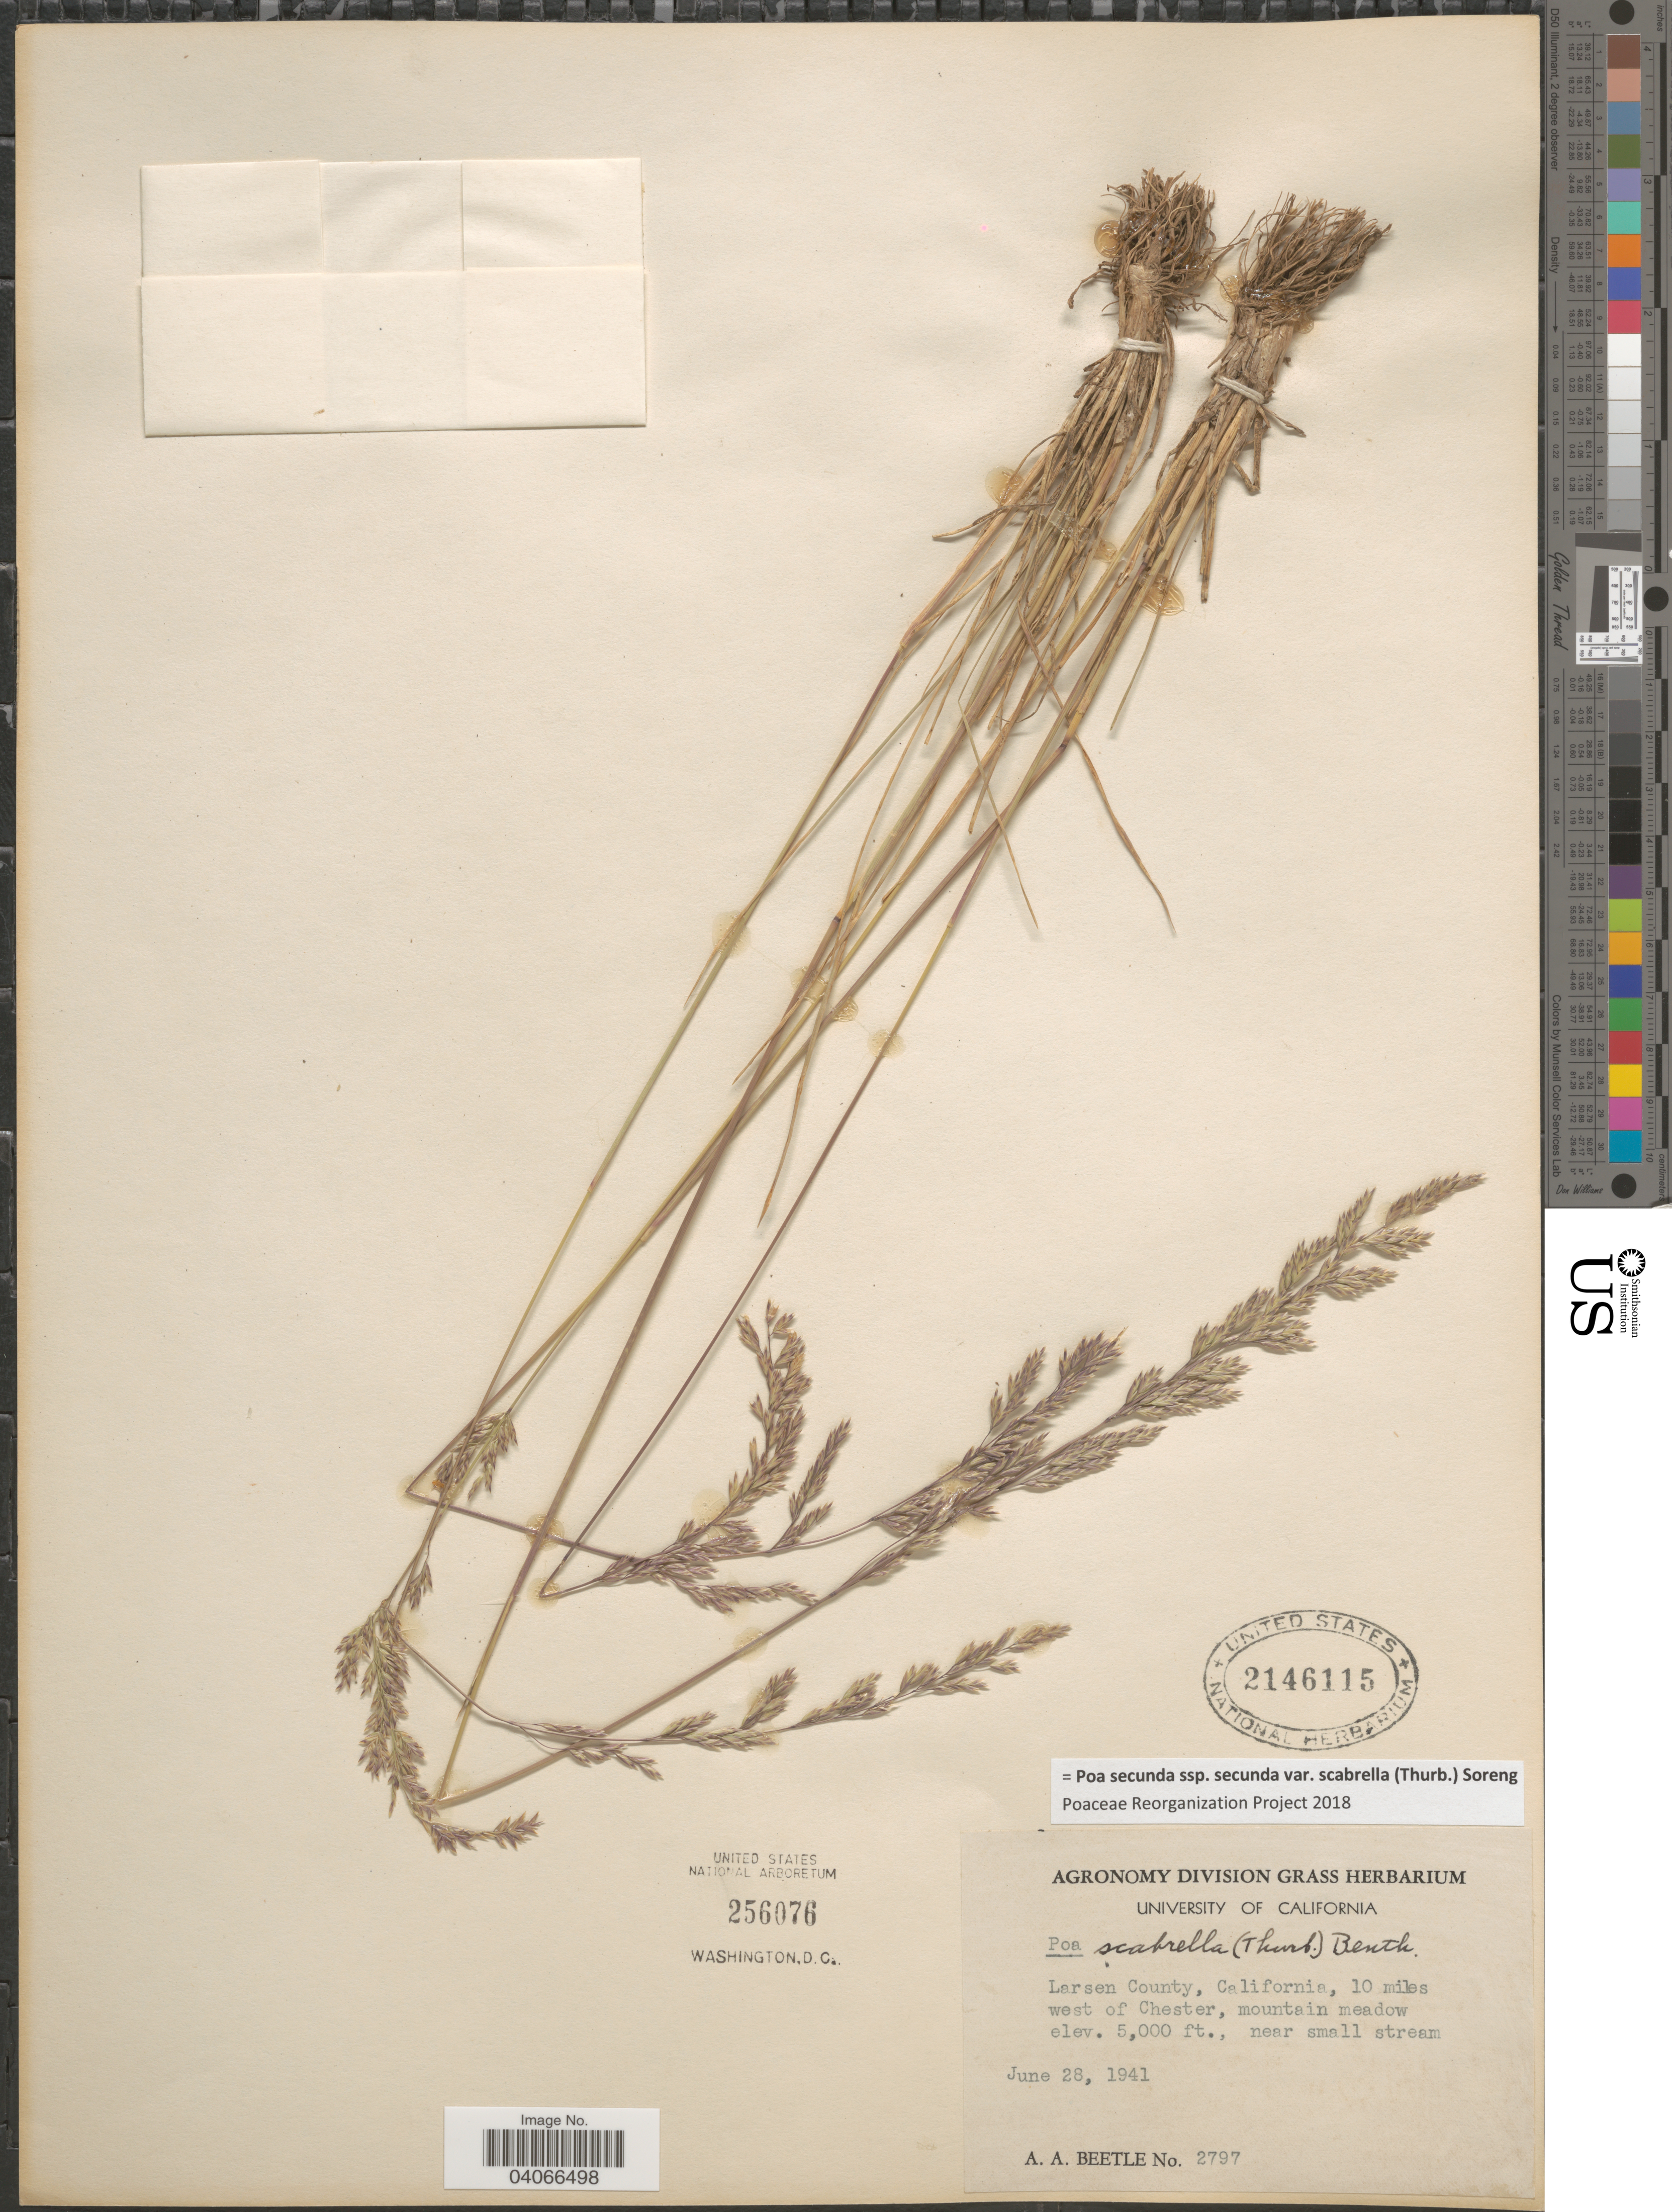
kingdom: Plantae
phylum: Tracheophyta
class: Liliopsida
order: Poales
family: Poaceae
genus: Poa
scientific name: Poa secunda subsp. secunda var. scabrella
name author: (Thurb.) Soreng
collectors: A. A. Beetle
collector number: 2797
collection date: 1941-06-28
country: United States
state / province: California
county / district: Lassen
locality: Larsen County, 10 miles west of Chester, mountain meadow.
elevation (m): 1524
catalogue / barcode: US 2146115